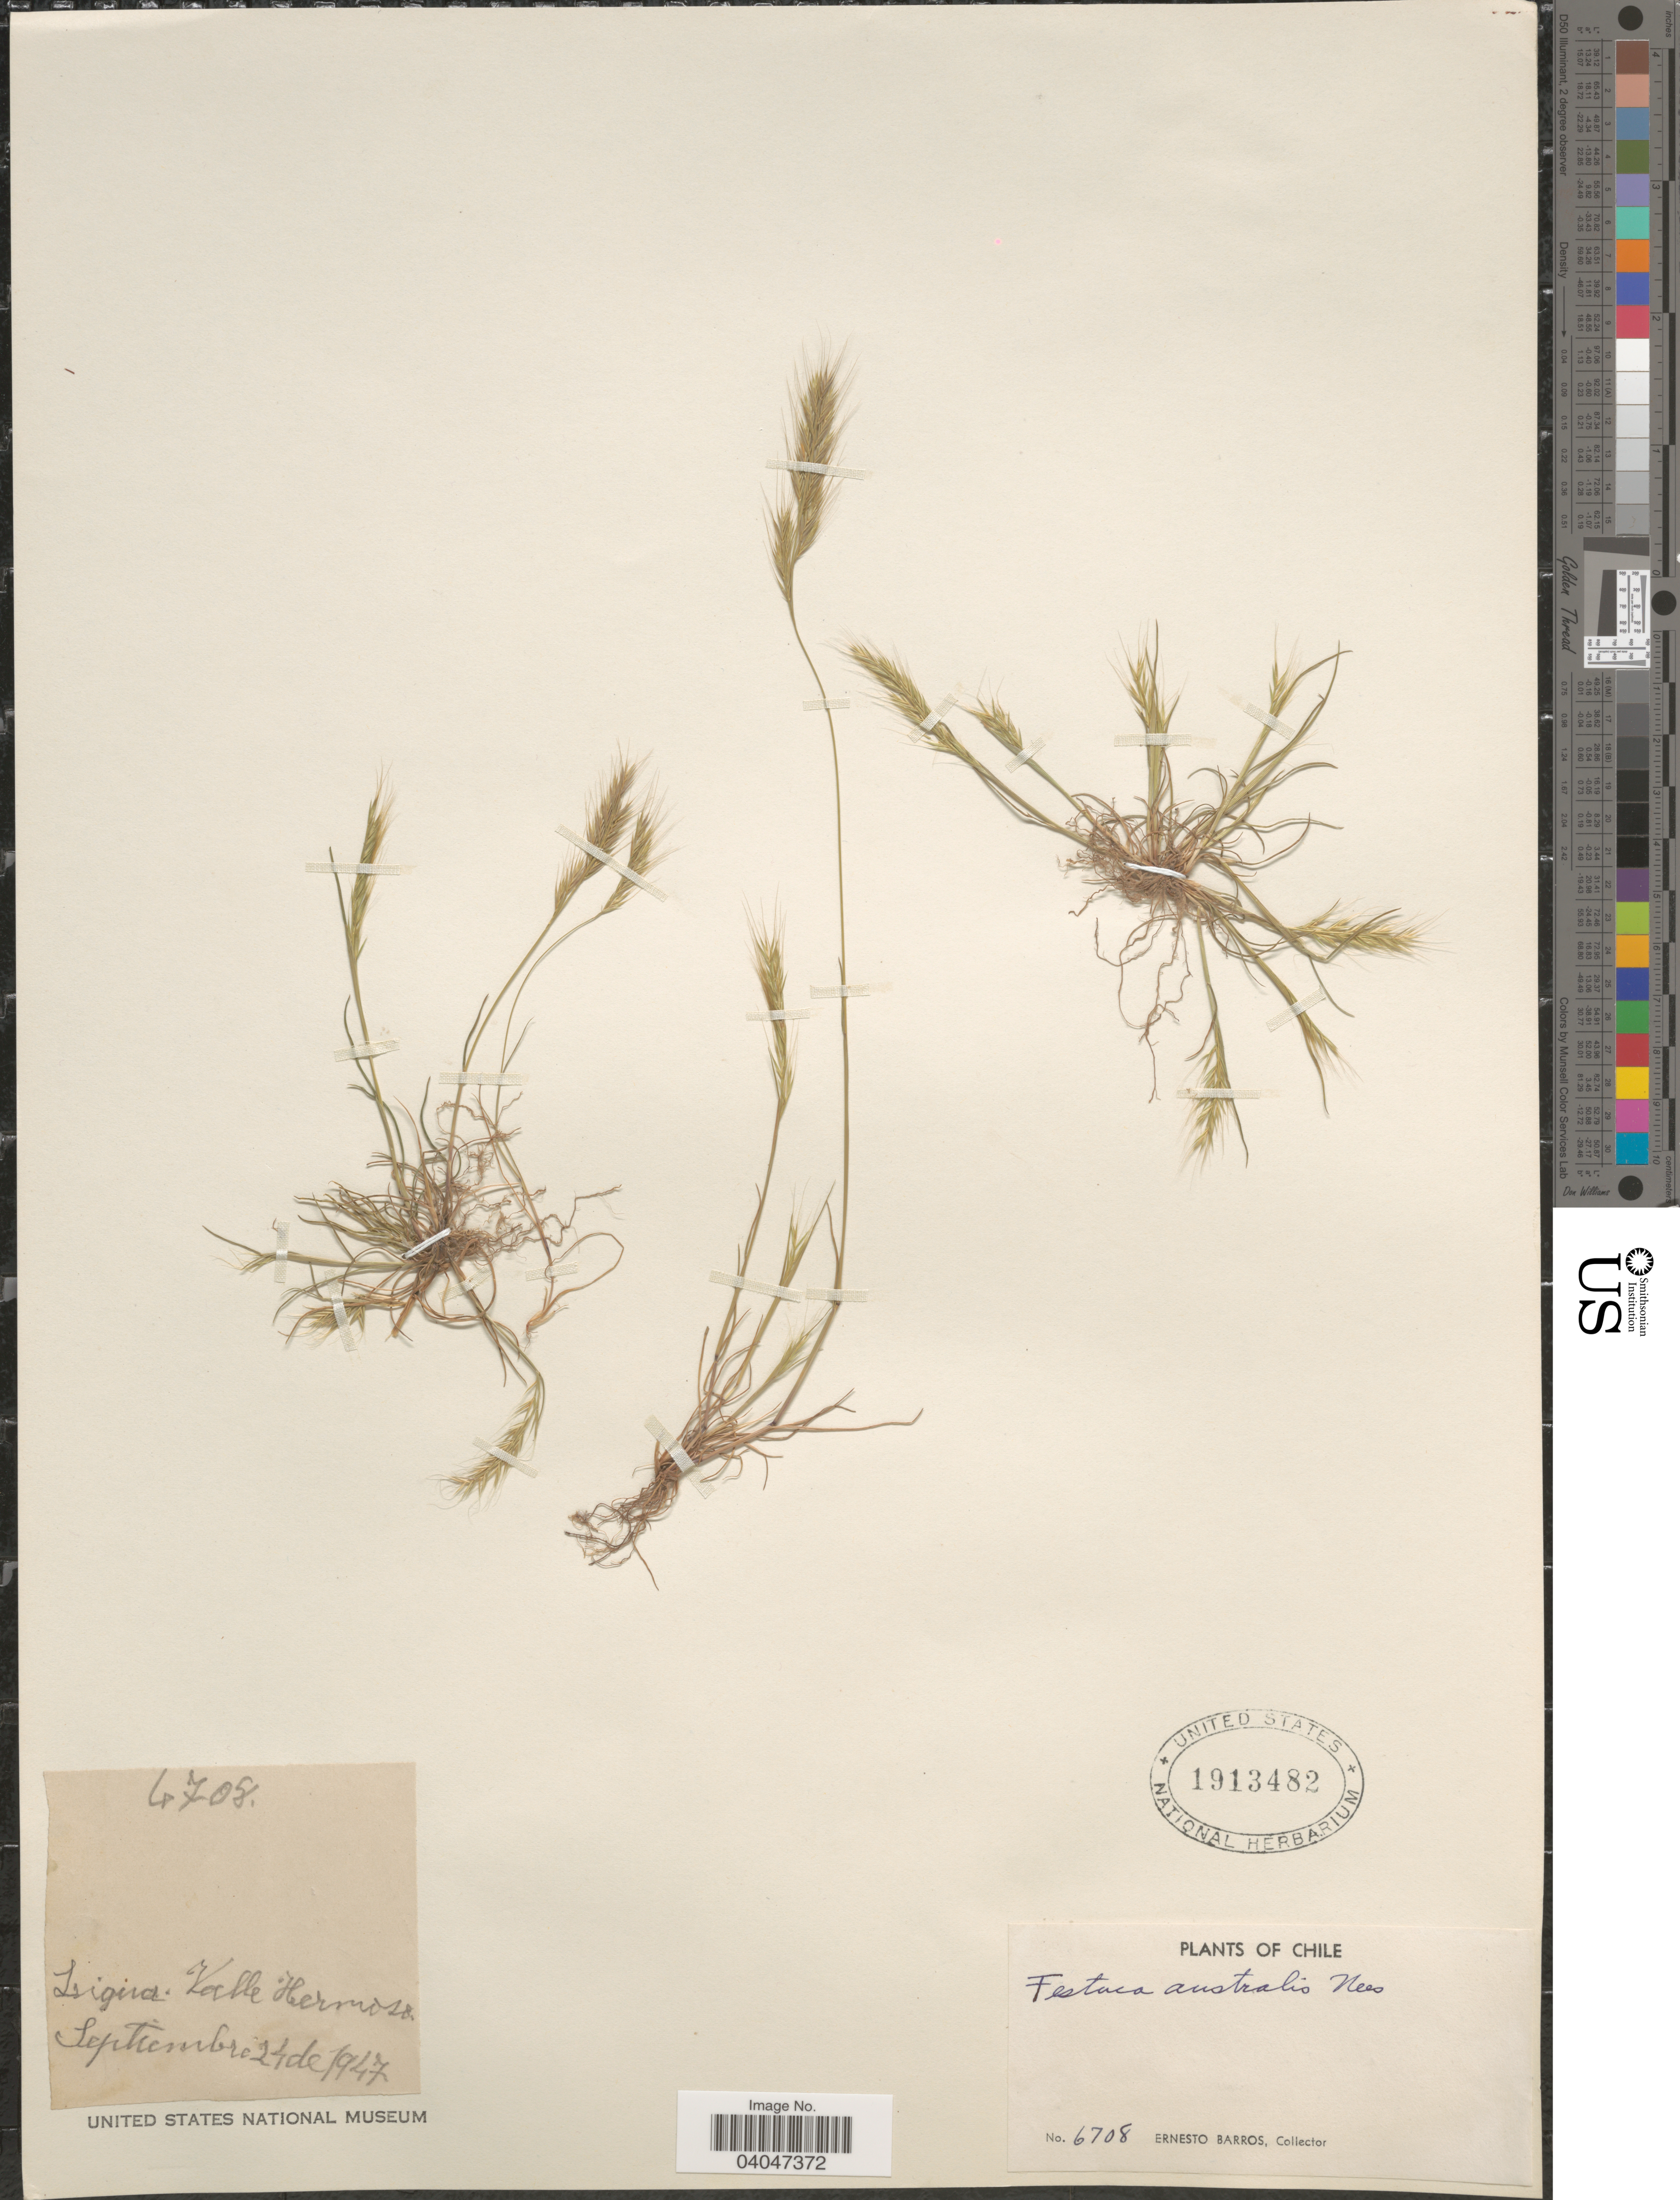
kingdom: Plantae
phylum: Tracheophyta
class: Liliopsida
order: Poales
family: Poaceae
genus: Festuca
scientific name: Festuca australis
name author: Nees ex Steud.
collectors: E. Barros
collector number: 6708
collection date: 1947-09-24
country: Chile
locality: Ligua. Valle Hermosa.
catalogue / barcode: US 1913482